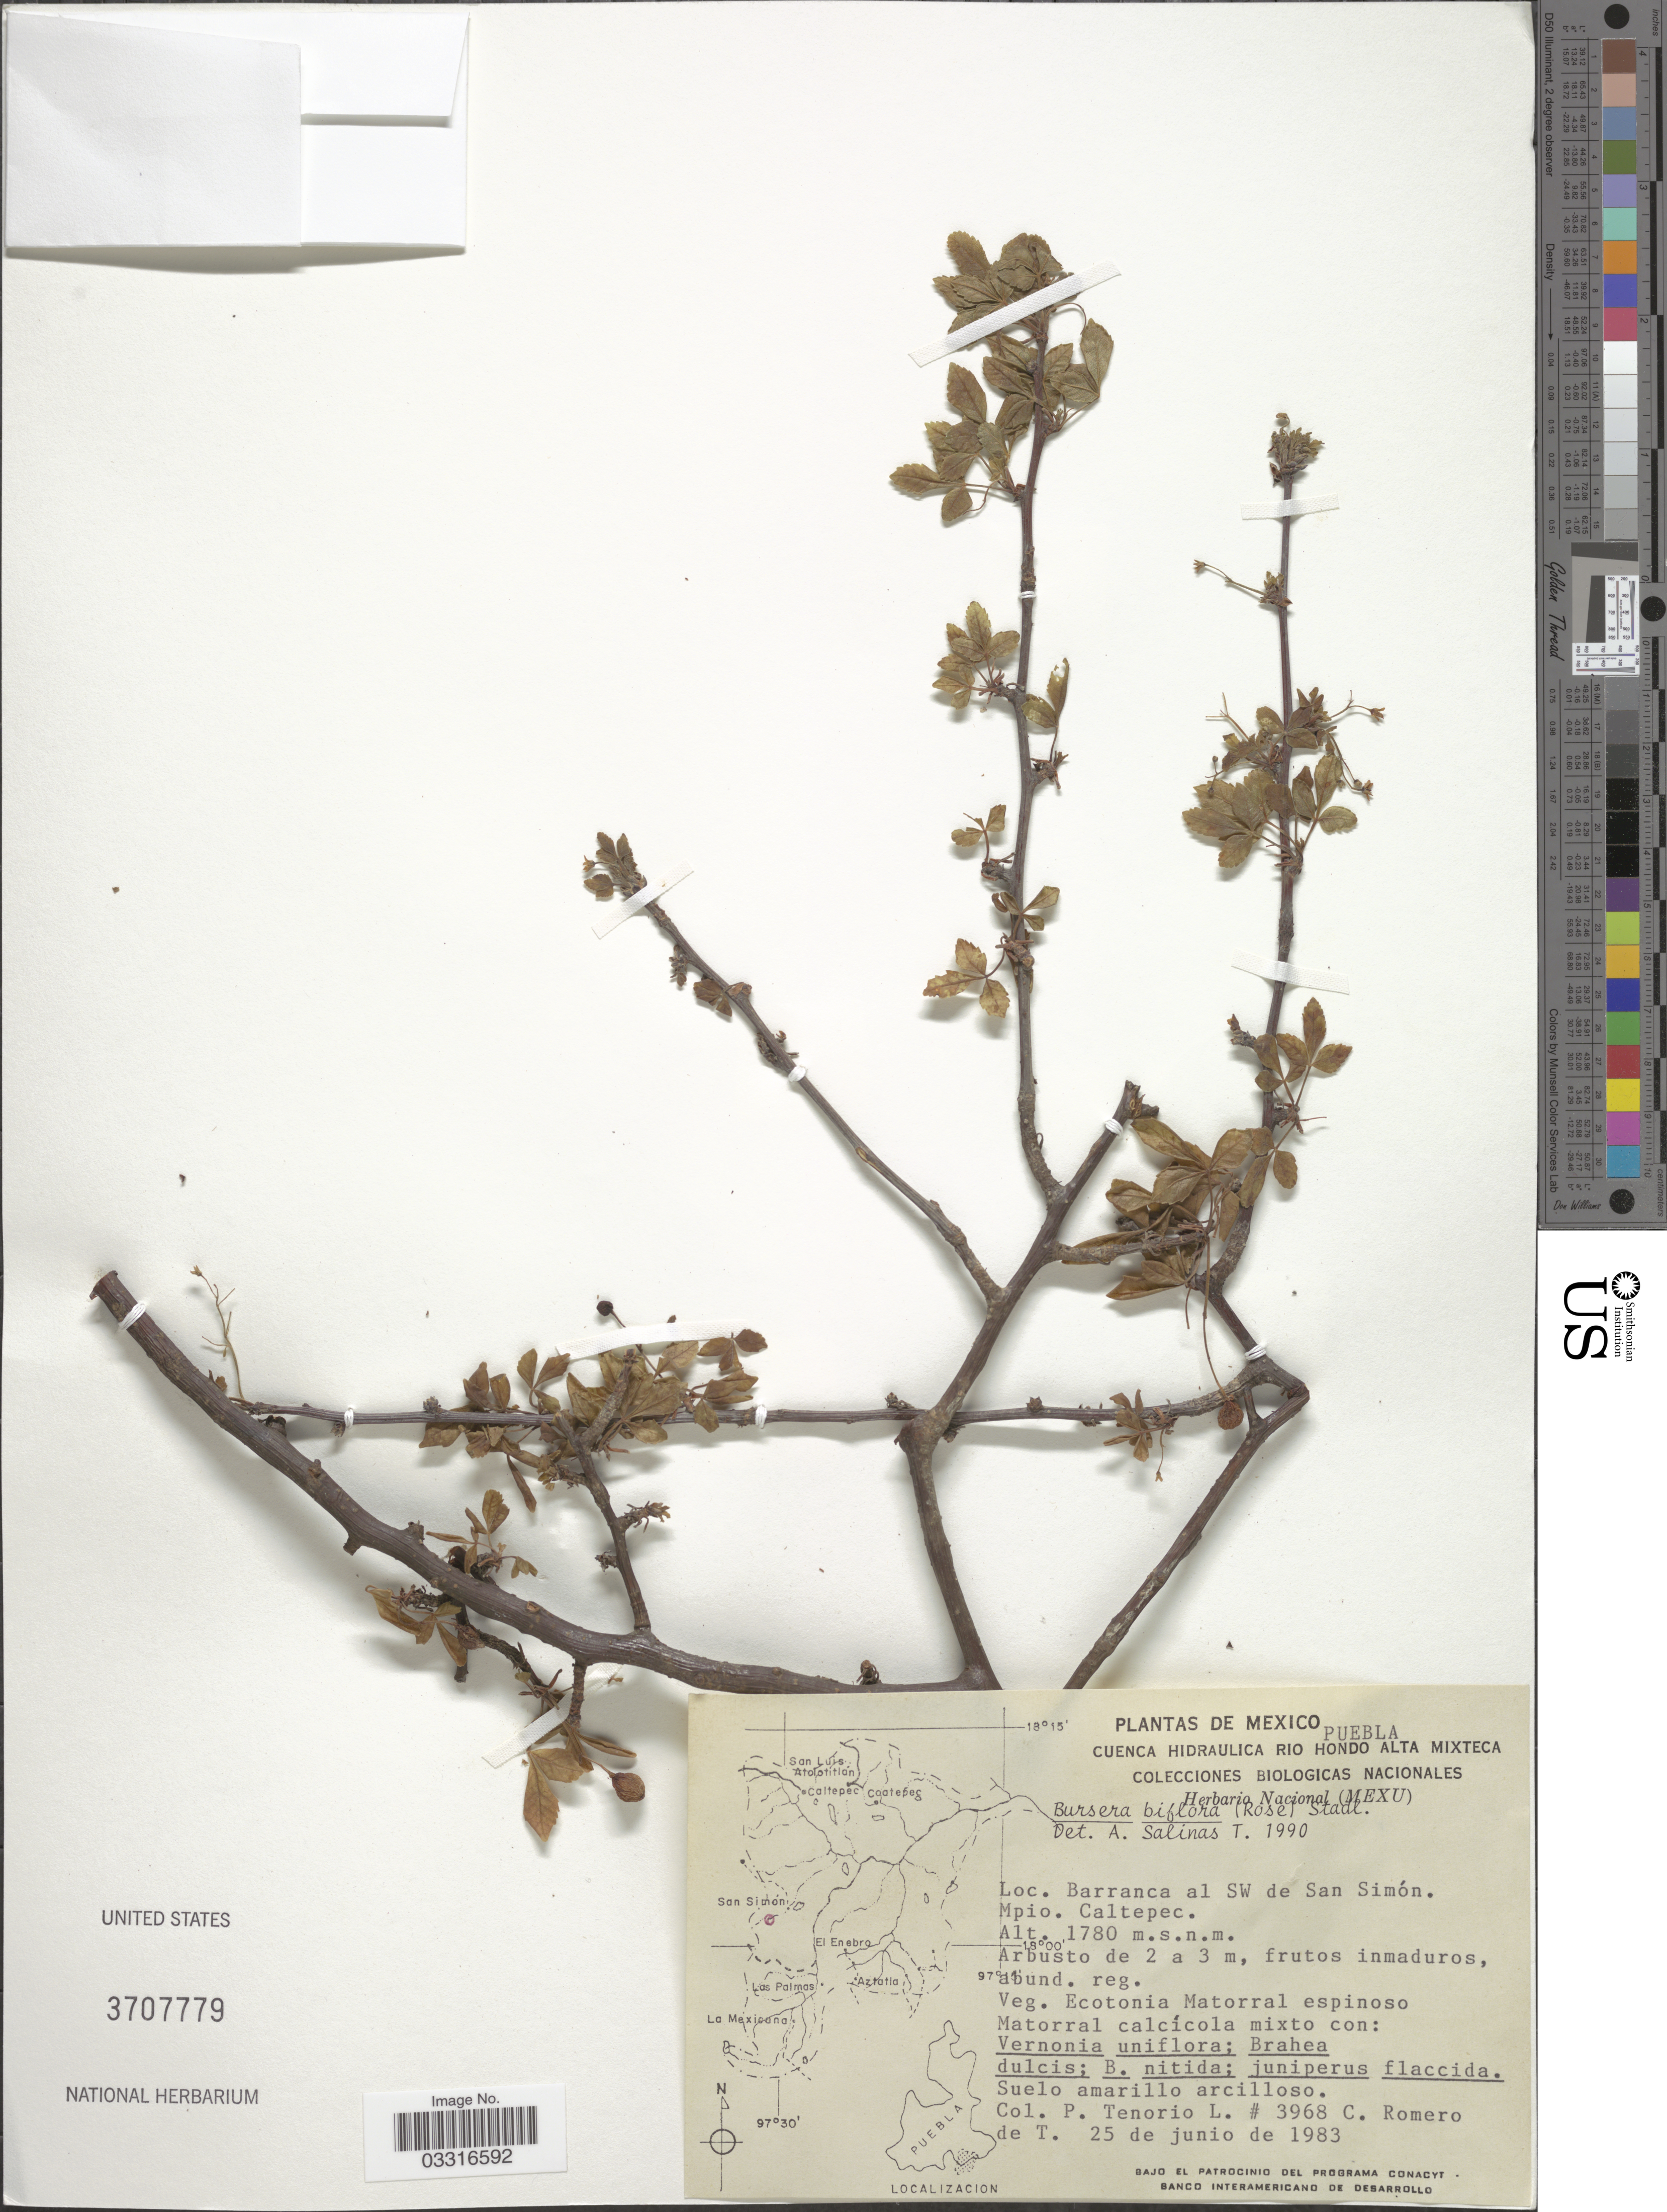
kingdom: Plantae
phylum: Tracheophyta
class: Magnoliopsida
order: Sapindales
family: Burseraceae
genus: Bursera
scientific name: Bursera biflora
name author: Standl.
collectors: P. Tenorio L. & C. Romero de T.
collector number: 3968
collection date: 1983-06-25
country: Mexico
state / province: Puebla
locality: Barranca al SW de San Simón. Mpio. Caltepec.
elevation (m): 1780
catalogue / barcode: US 3707779